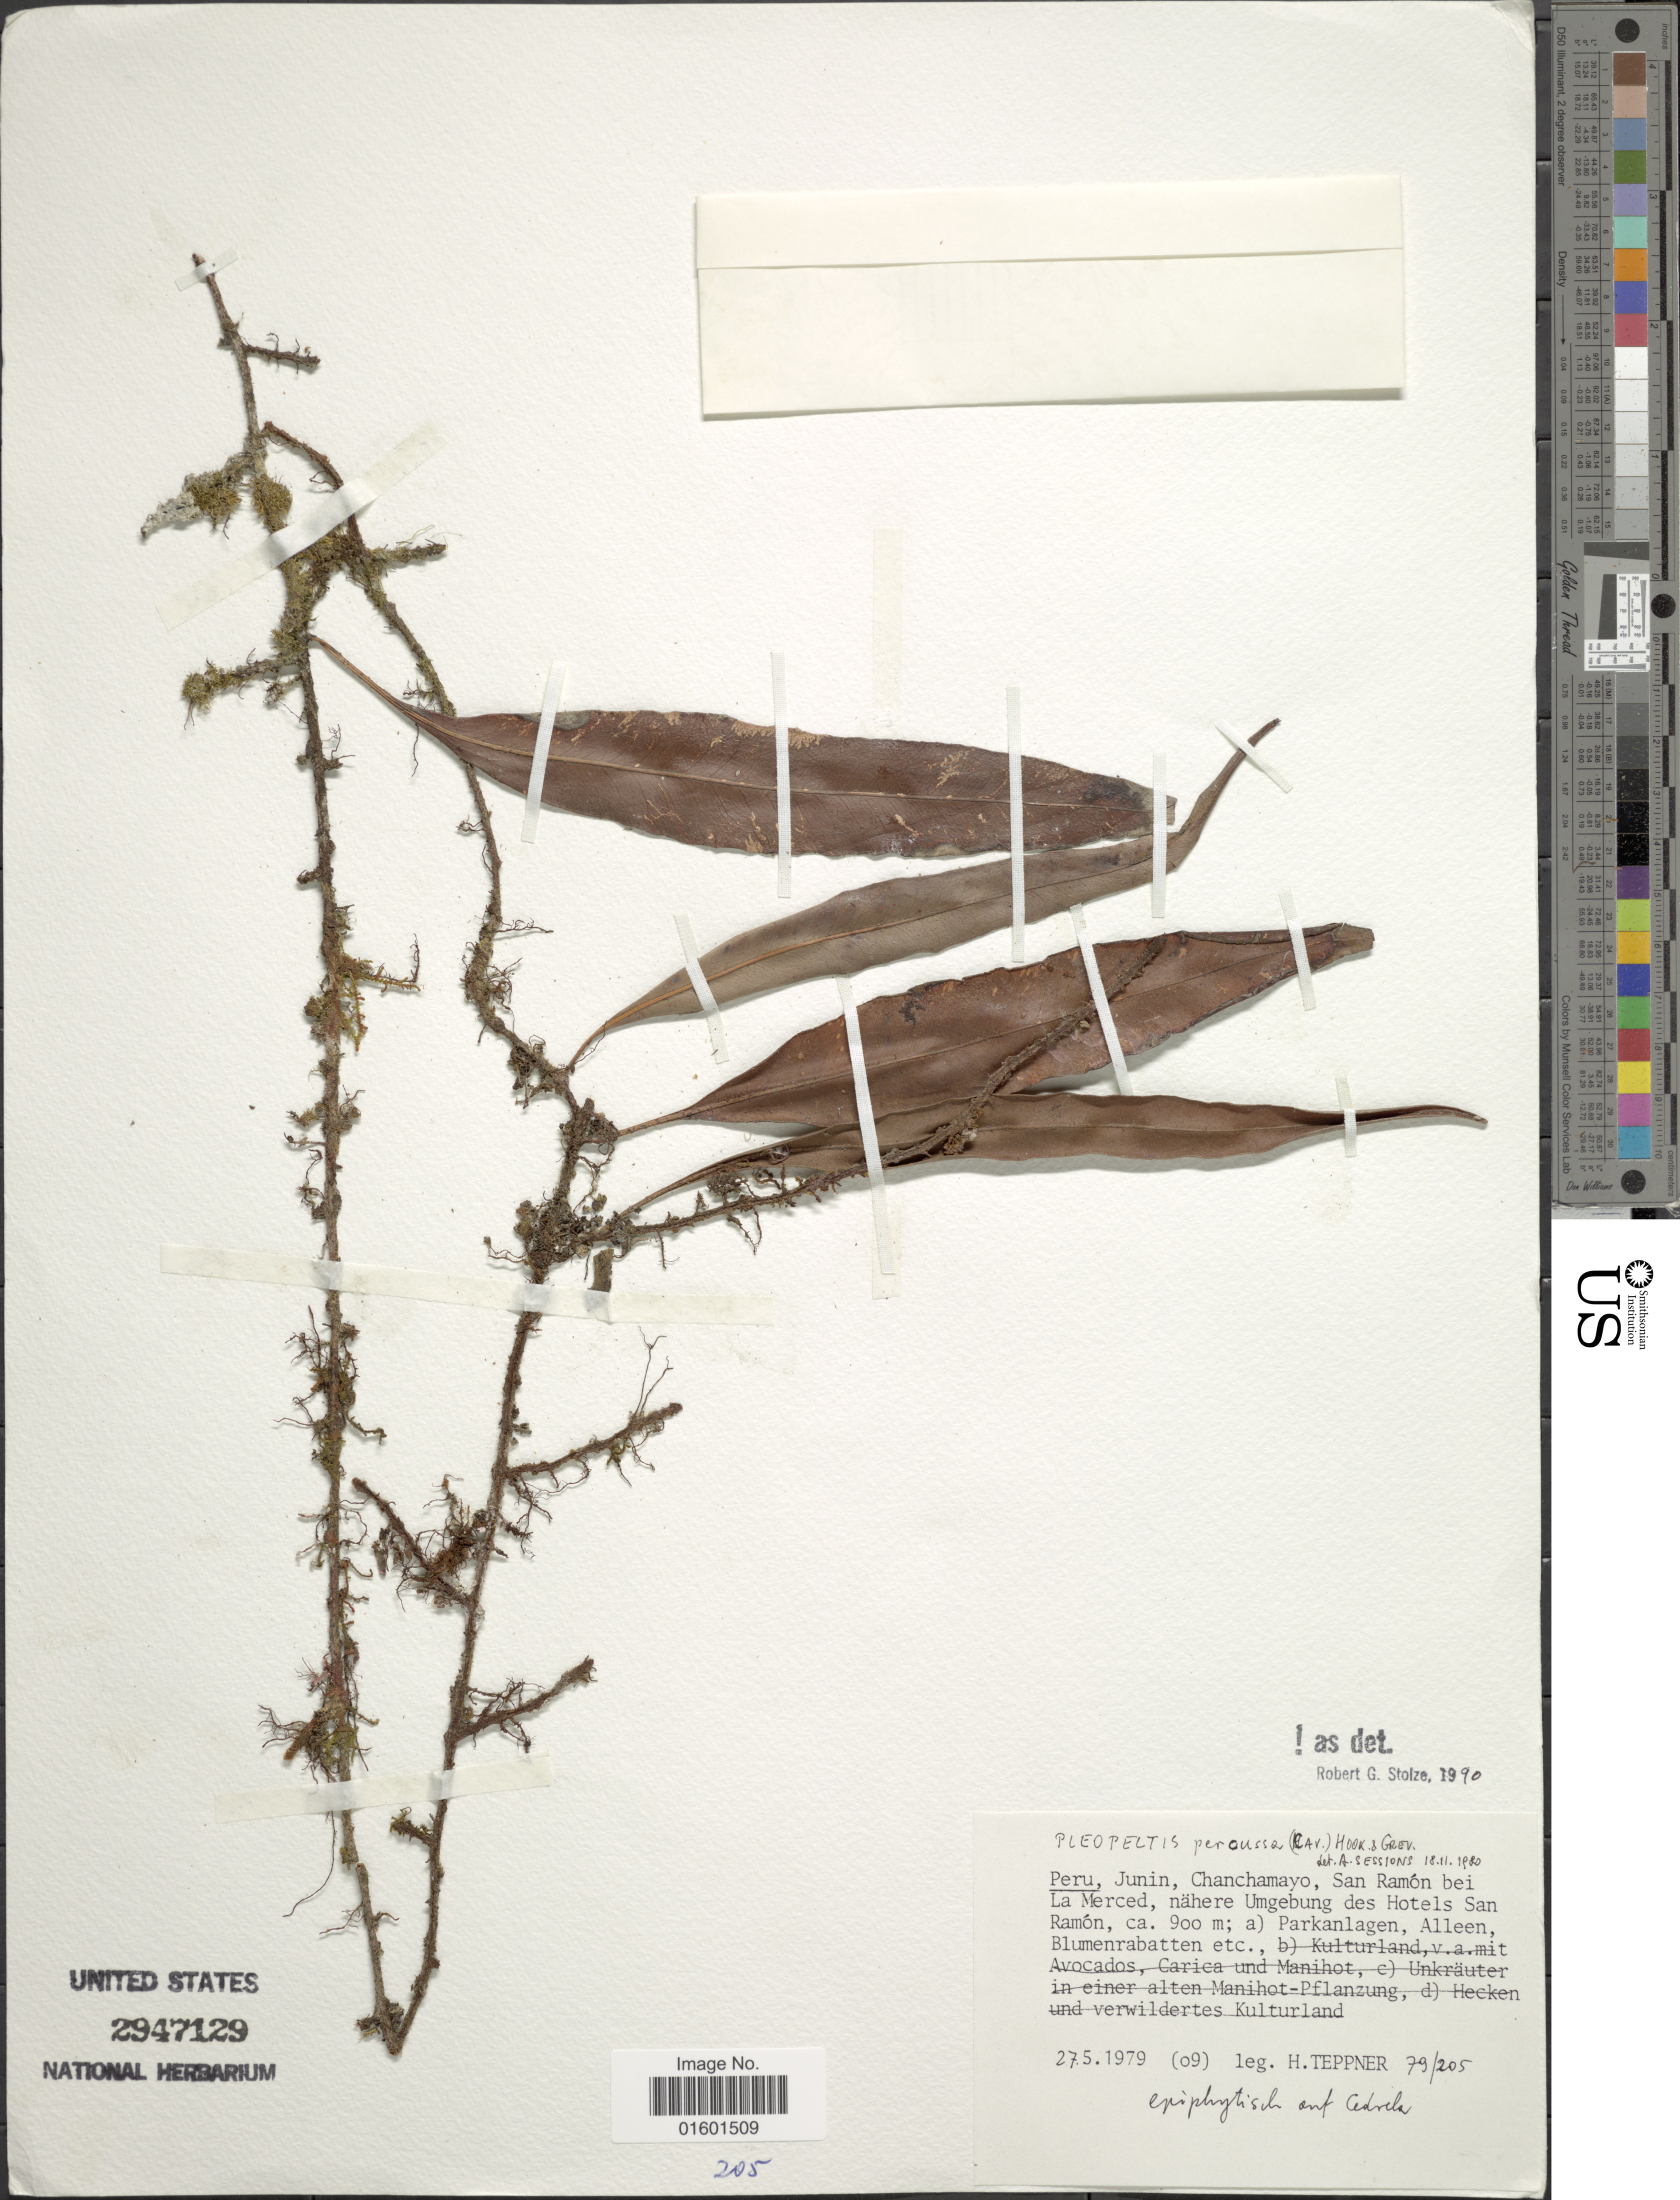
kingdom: Plantae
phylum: Tracheophyta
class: Polypodiopsida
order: Polypodiales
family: Polypodiaceae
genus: Microgramma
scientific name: Microgramma percussa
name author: (Cav.) de la Sota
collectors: H. Teppner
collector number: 79/205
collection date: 1979-05-27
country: Peru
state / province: Junín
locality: Chanchamayo, San Ramon bei La Merced, nahere Umgebung des Hotels San Ramon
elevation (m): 900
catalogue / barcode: US 2947129